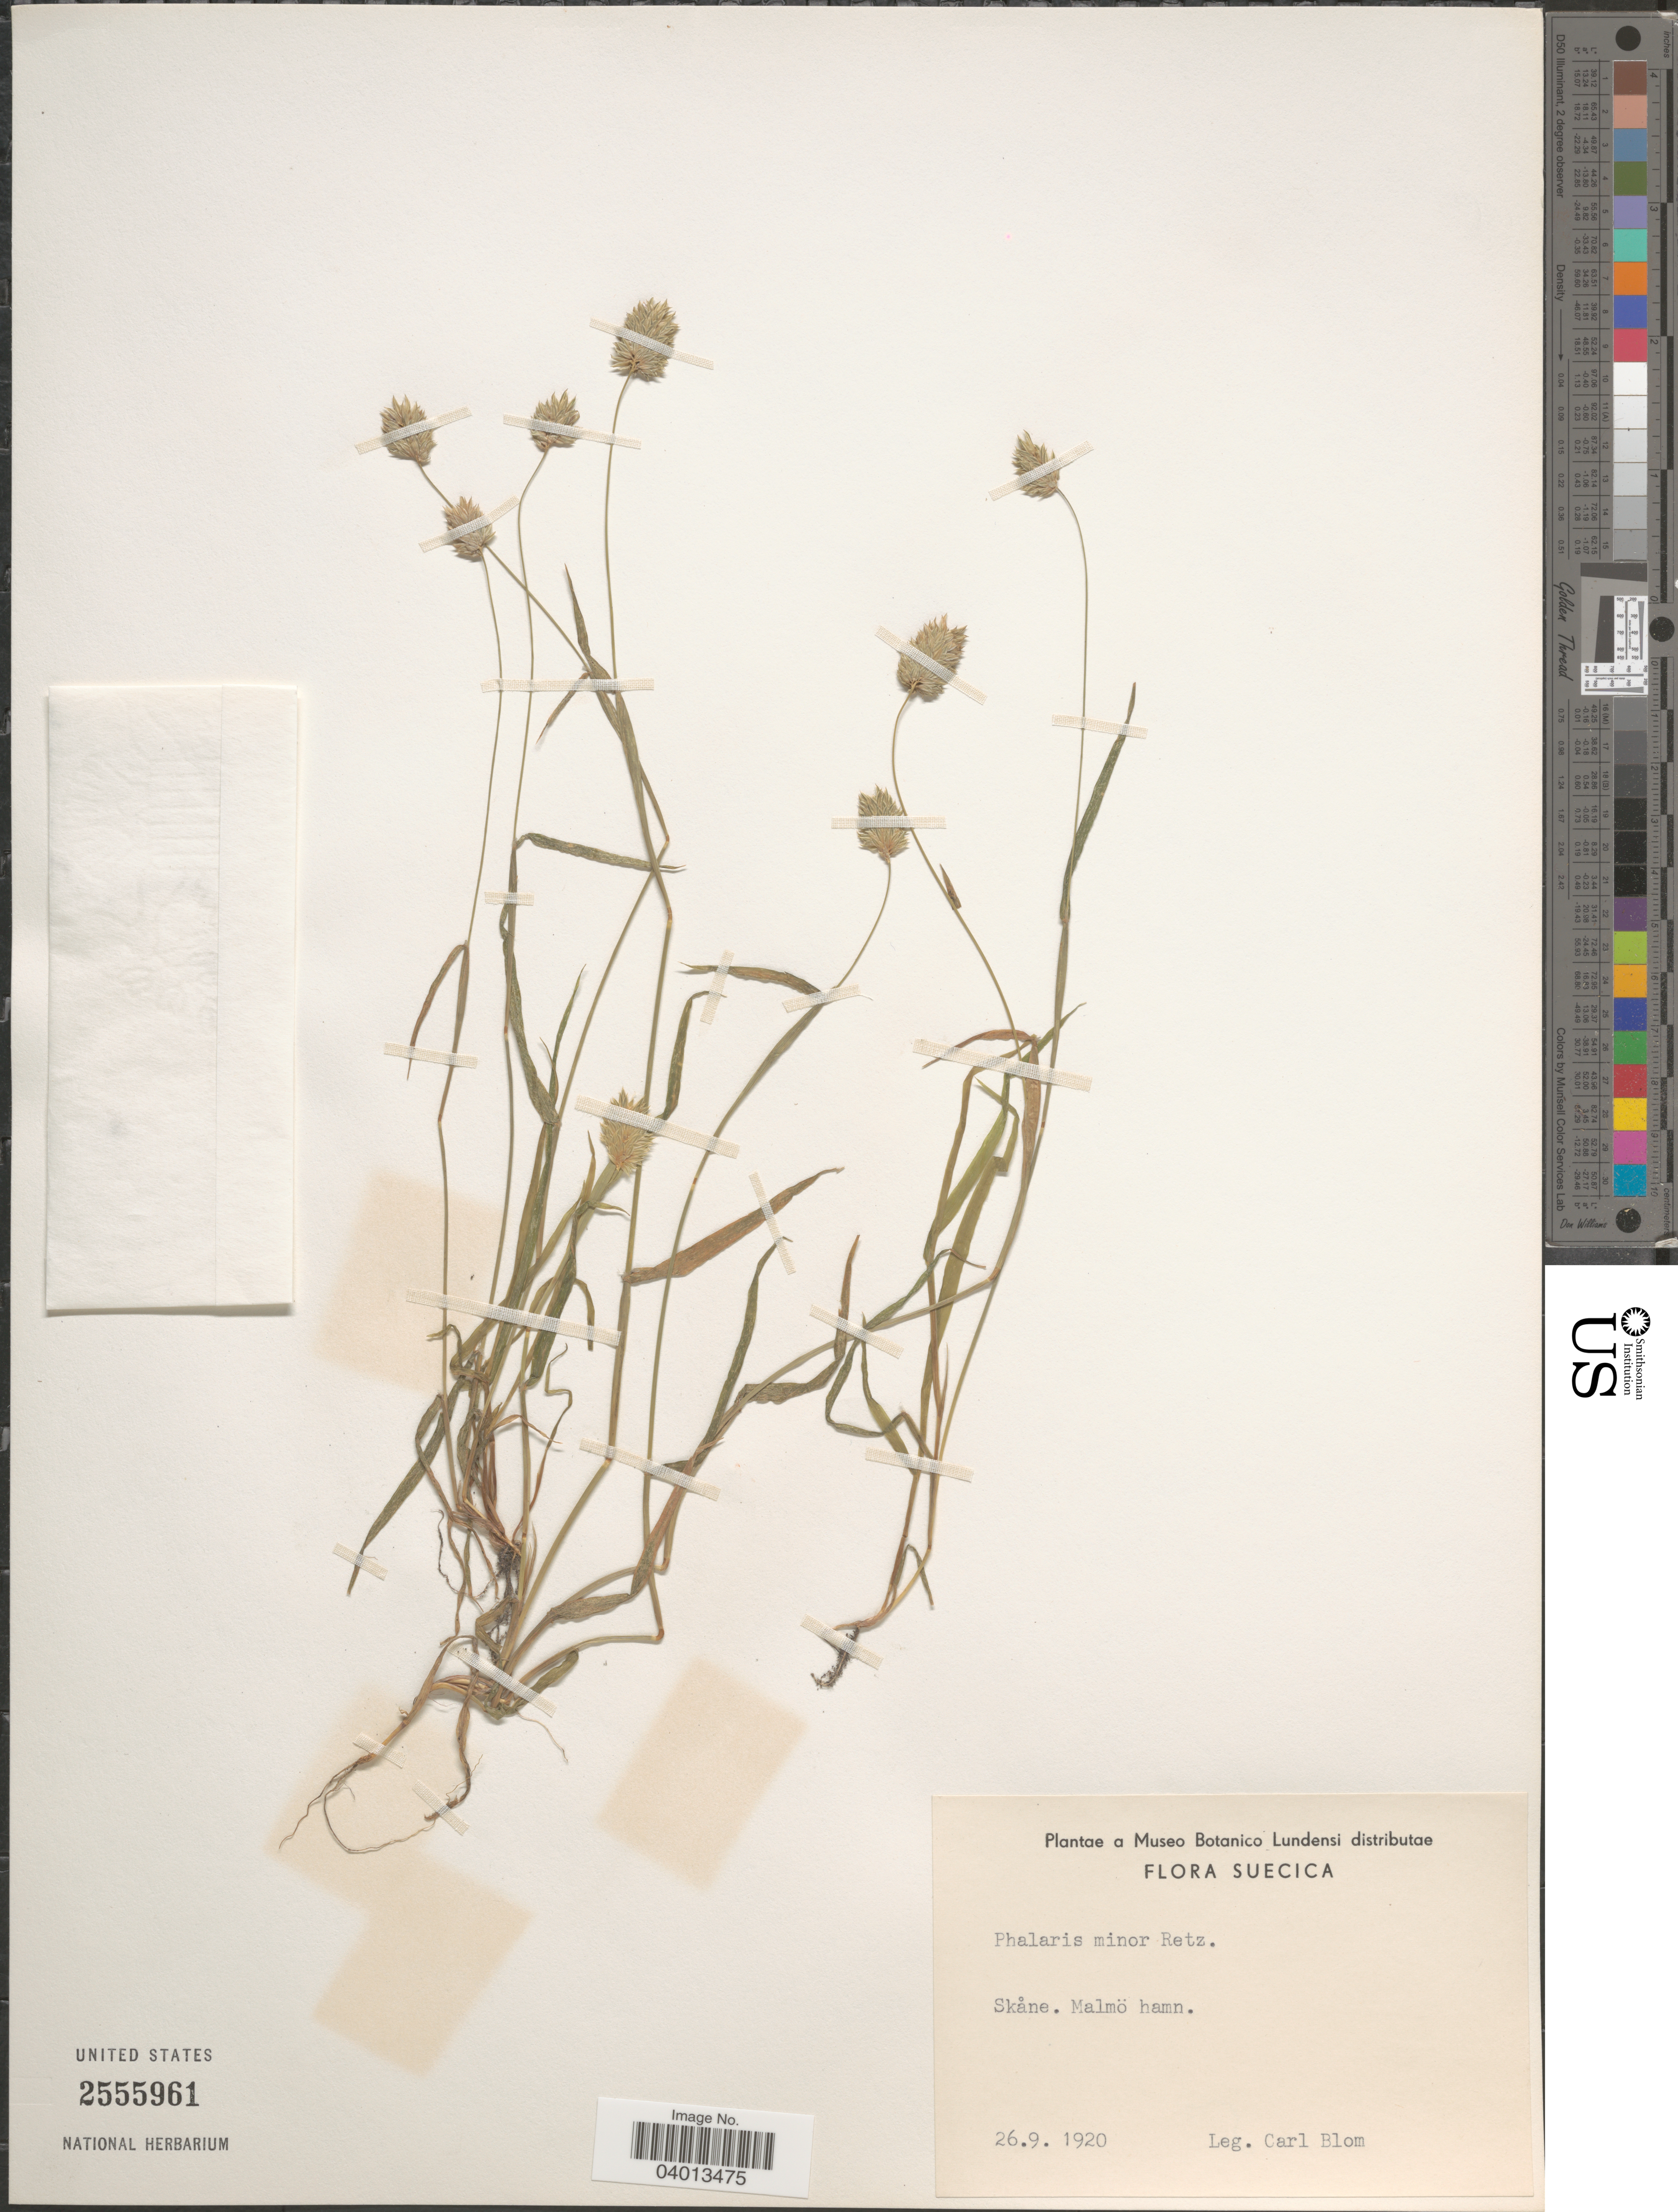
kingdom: Plantae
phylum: Tracheophyta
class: Liliopsida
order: Poales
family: Poaceae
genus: Phalaris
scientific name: Phalaris minor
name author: Retz.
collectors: C. H. Blom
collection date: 1920-09-26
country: Sweden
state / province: Skåne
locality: Suecica. Malmö hamn.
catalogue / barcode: US 2555961